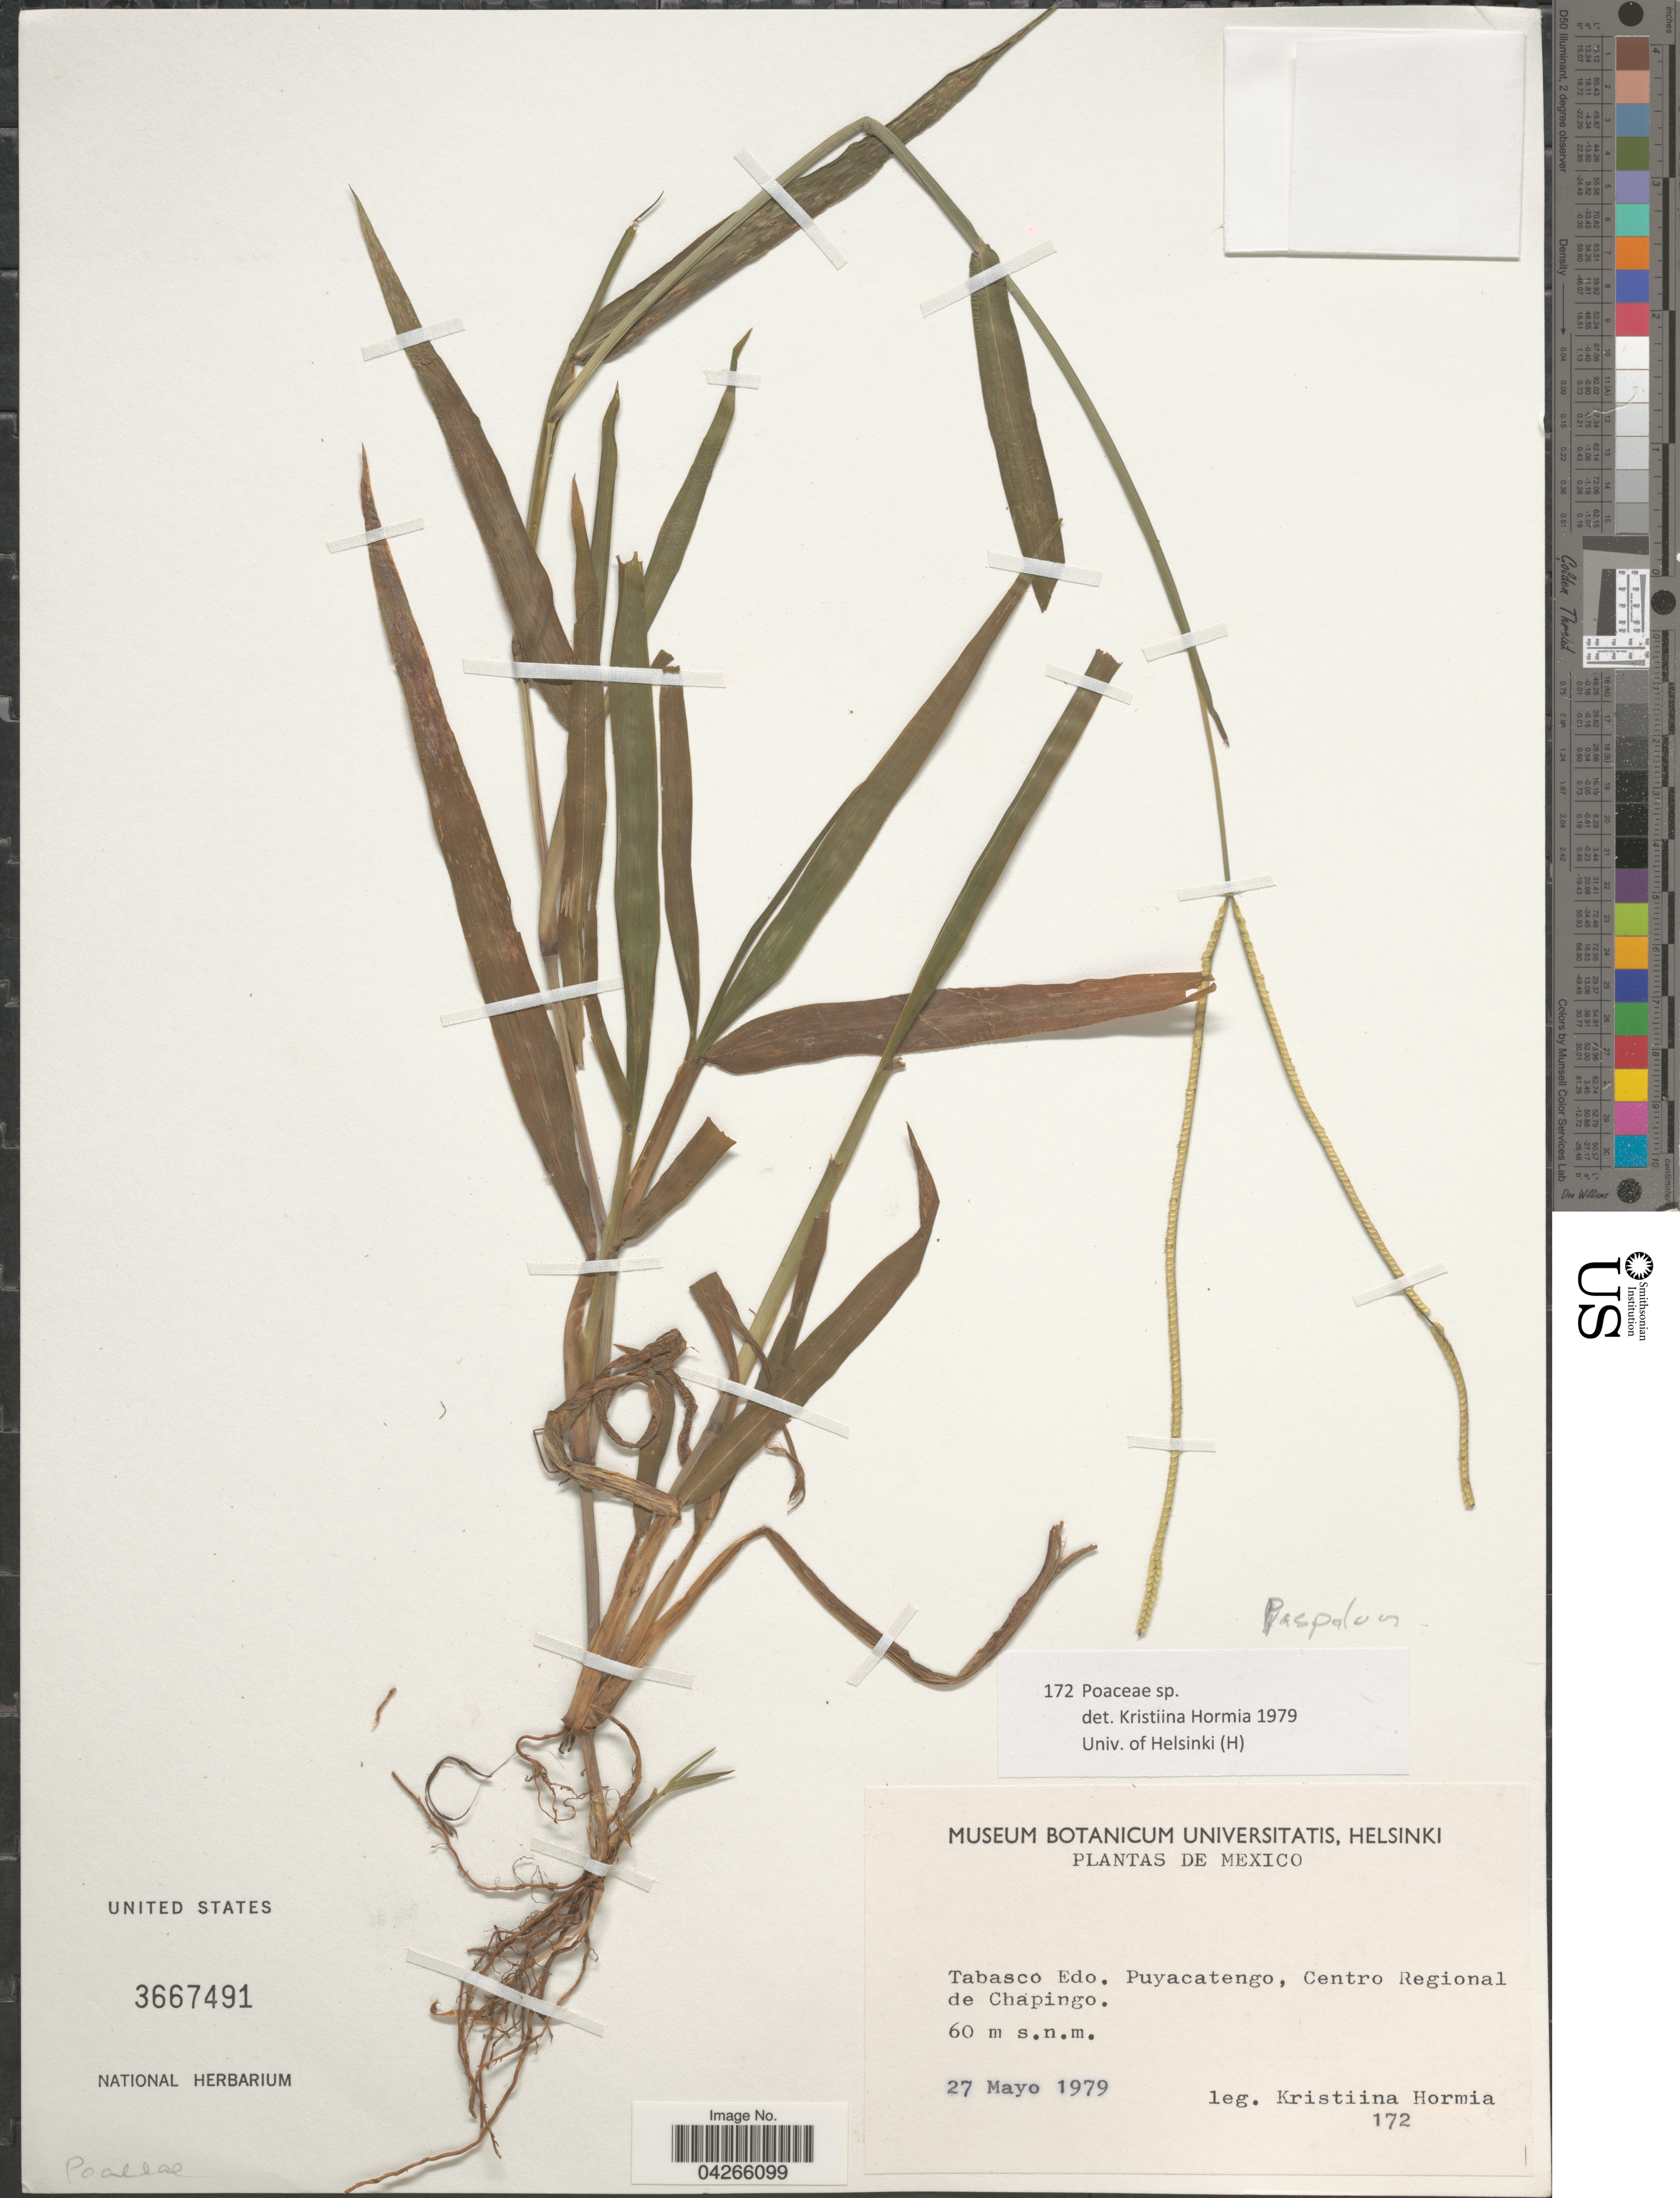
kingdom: Plantae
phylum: Tracheophyta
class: Liliopsida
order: Poales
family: Poaceae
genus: Paspalum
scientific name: Paspalum sp.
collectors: K. Hormia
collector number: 172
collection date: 1979-05-27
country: Mexico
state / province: Tabasco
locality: Puyacatango, Centro Regional de Chapingo.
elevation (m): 60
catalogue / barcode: US 3667491